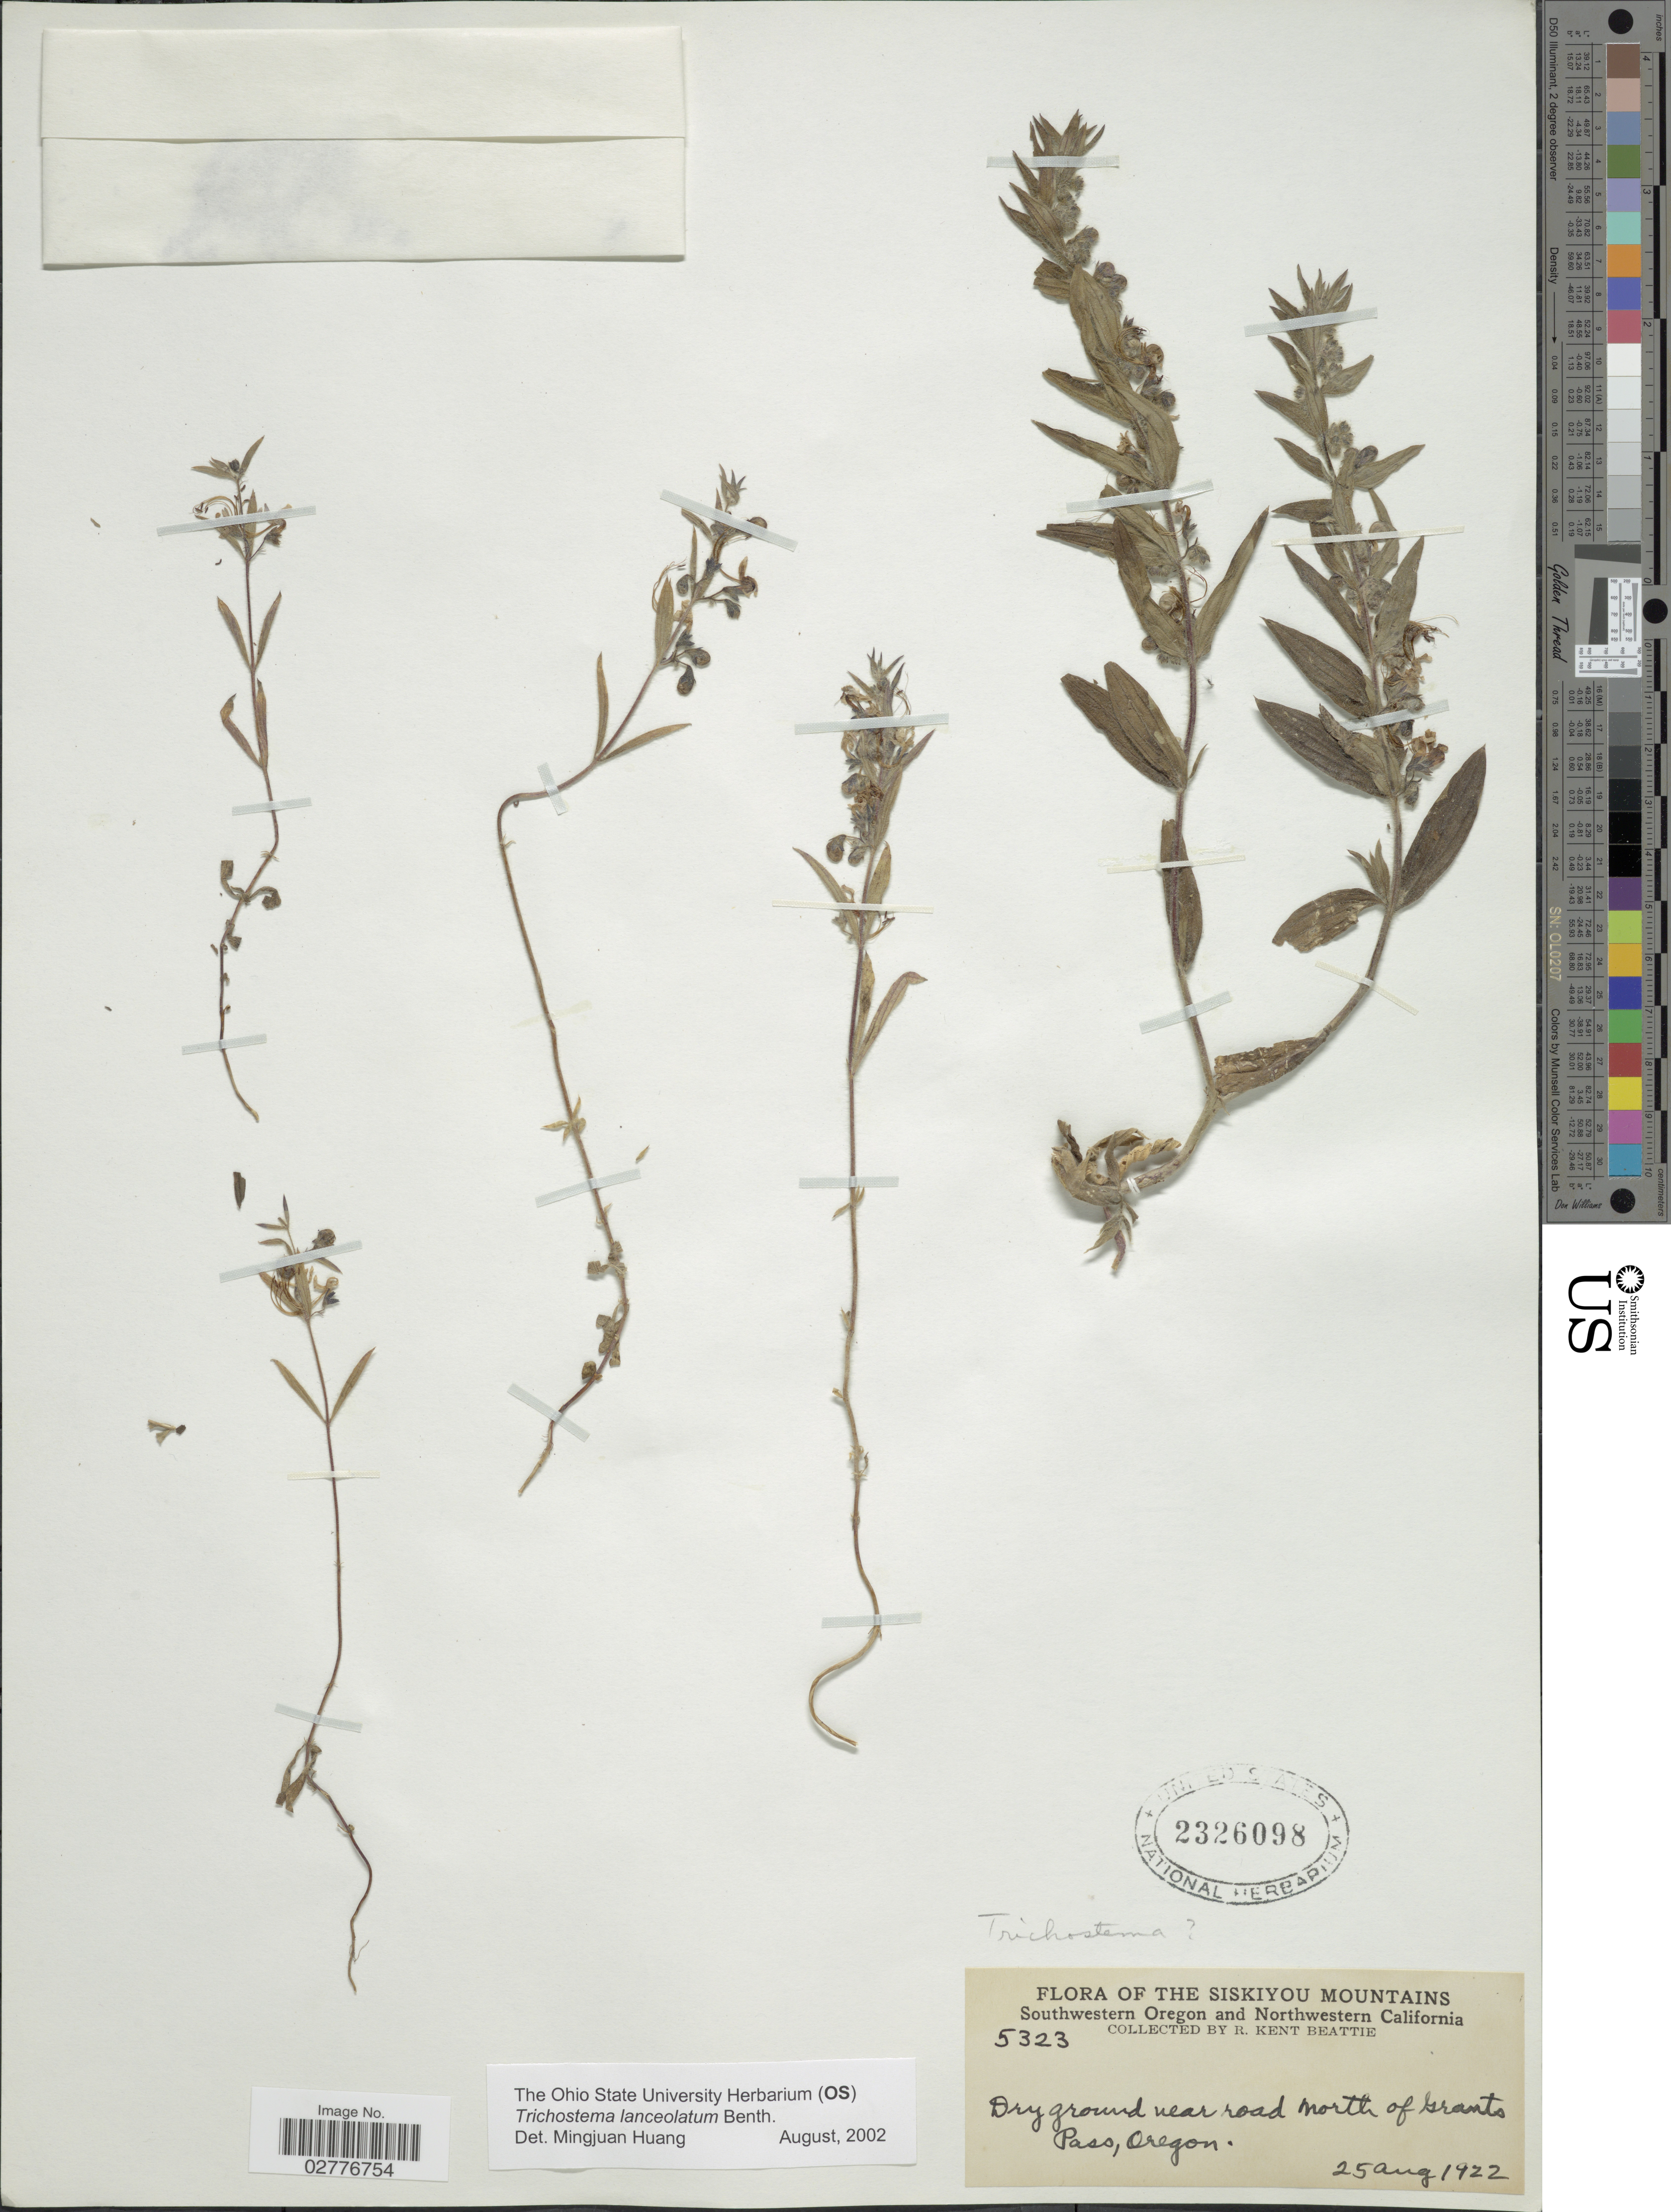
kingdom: Plantae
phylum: Tracheophyta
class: Magnoliopsida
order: Lamiales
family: Lamiaceae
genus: Trichostema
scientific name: Trichostema lanceolatum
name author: Benth.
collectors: R. K. Beattie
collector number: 5323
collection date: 1922-08-25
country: United States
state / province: Oregon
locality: Siskiyou Mountains. Southwestern Oregon. Dry ground near road North of Grants Pass.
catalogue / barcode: US 2326098